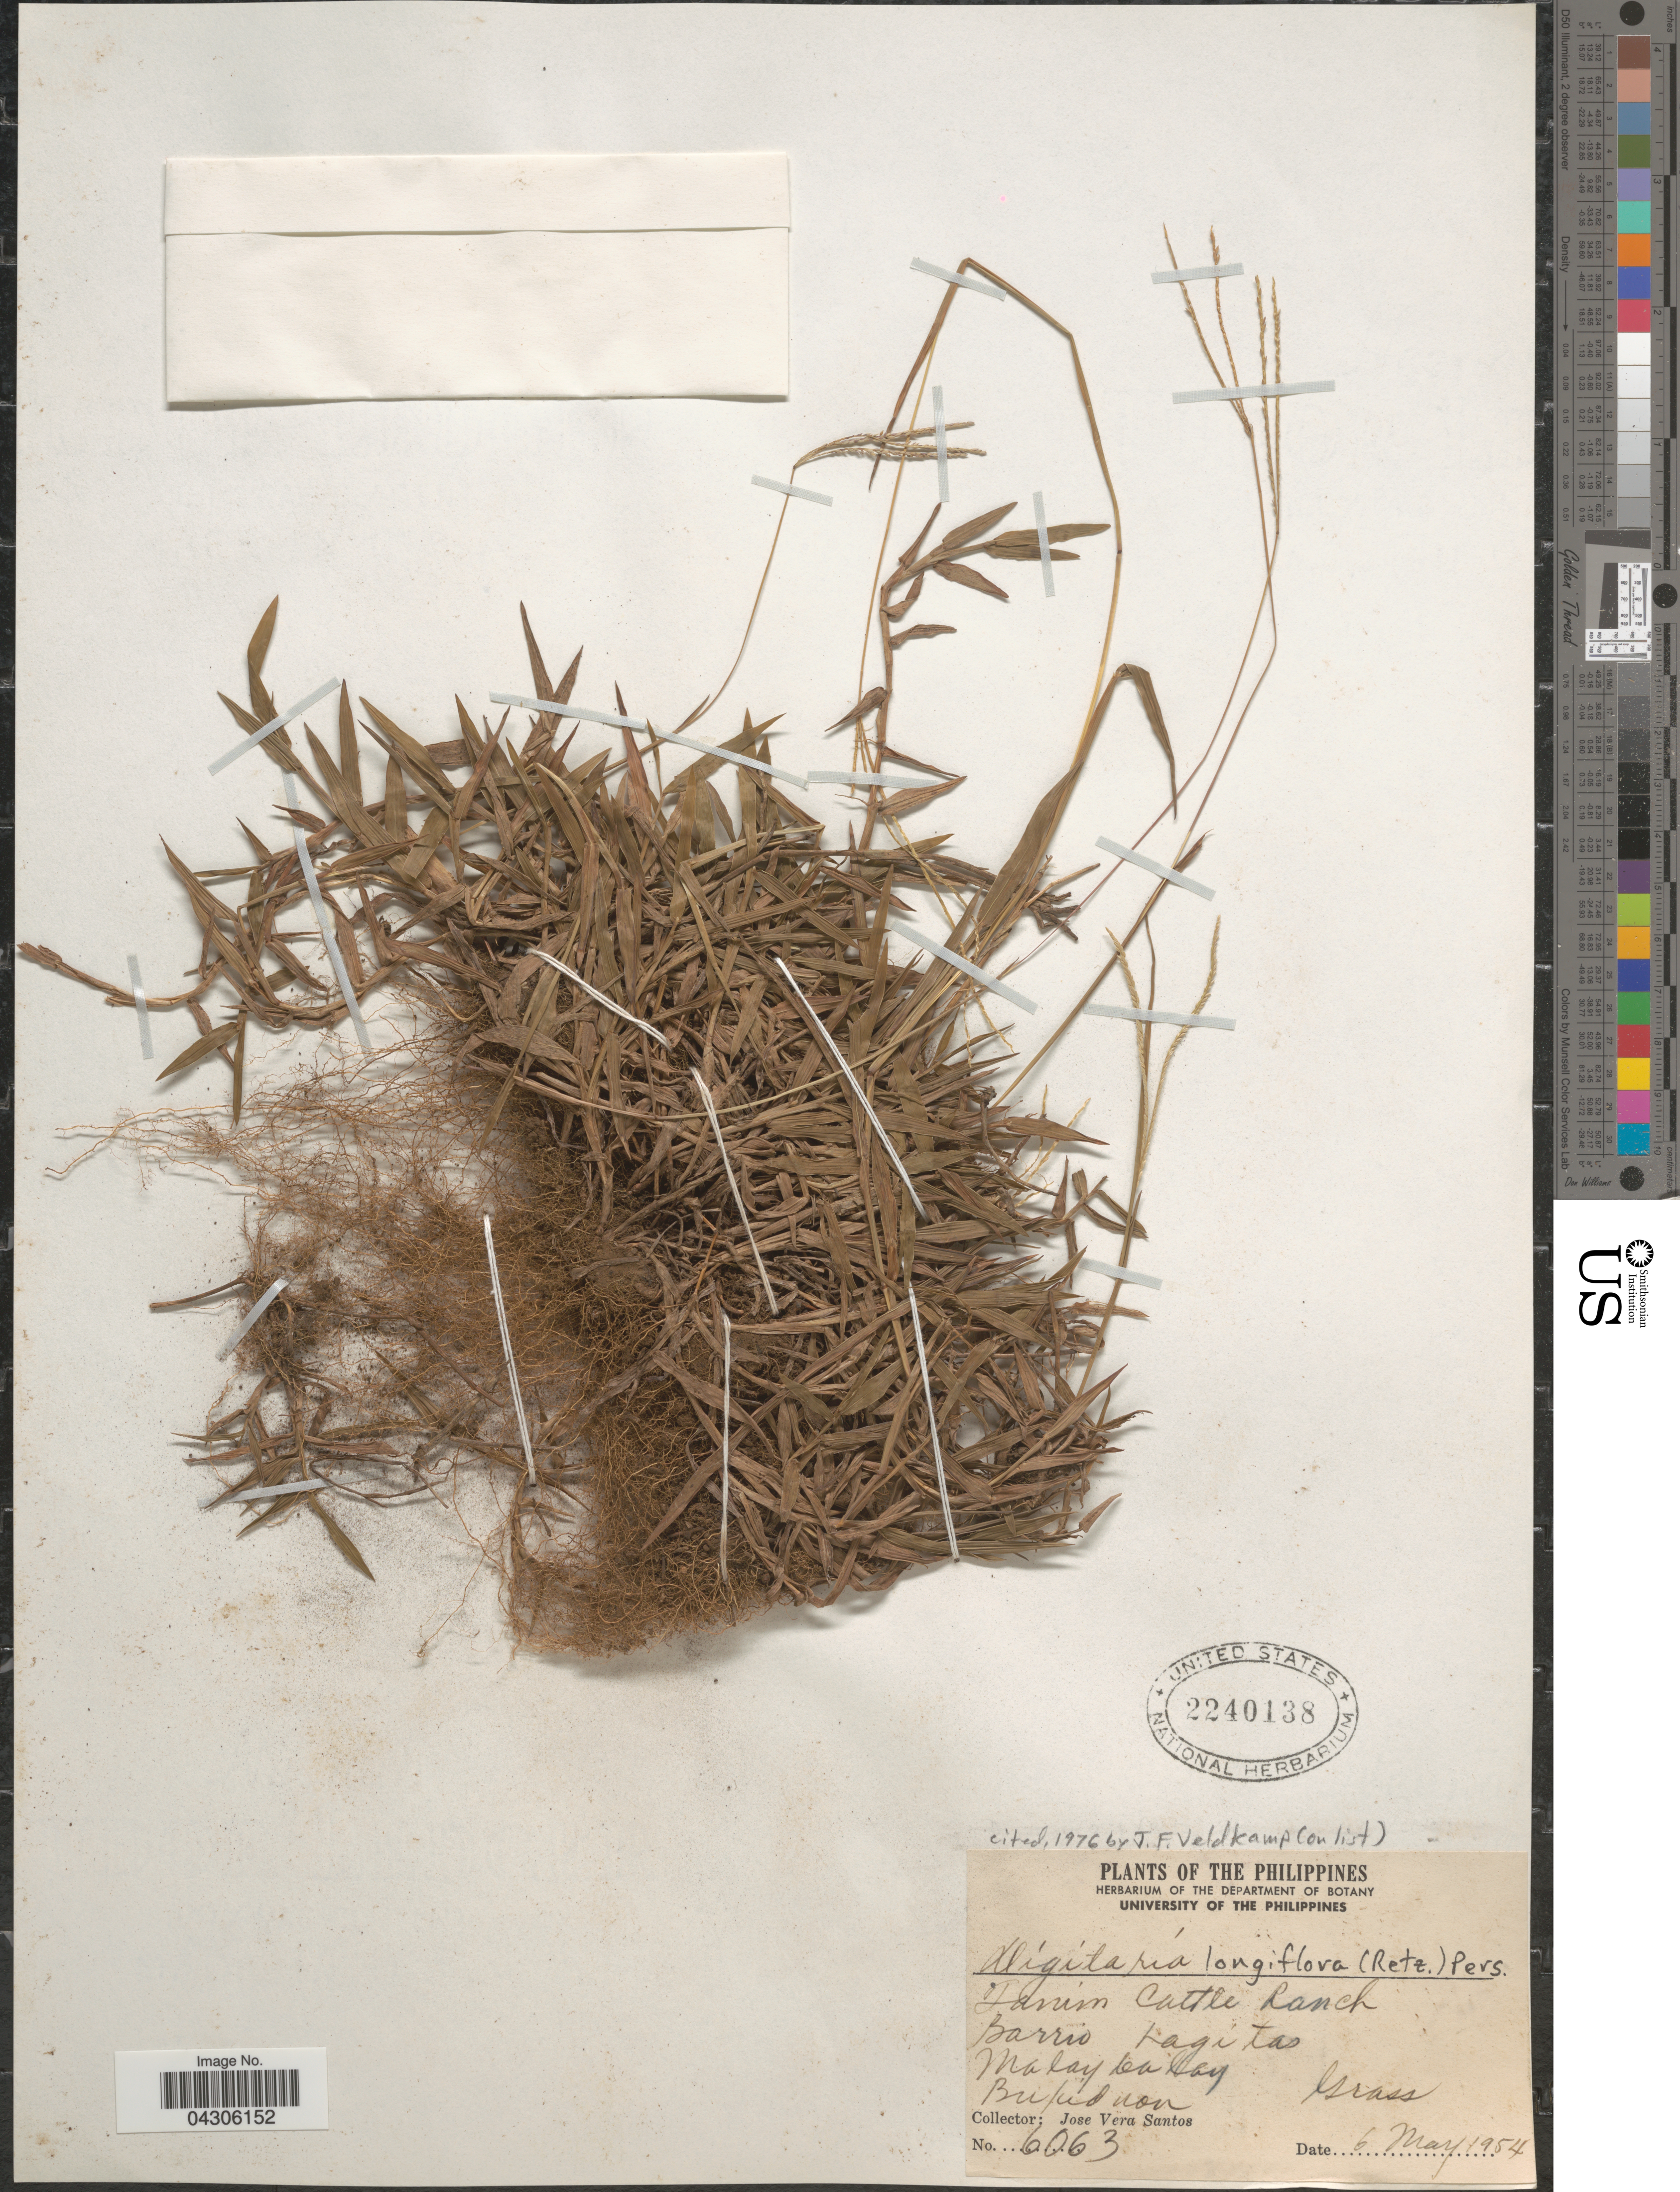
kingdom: Plantae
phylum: Tracheophyta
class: Liliopsida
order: Poales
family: Poaceae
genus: Digitaria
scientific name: Digitaria longiflora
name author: (Retz.) Pers.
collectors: J. Santos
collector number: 6063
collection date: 1954-05-06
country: Philippines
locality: Janim Cattle Ranch. Barrio Lagitas. Malay Calay. Bukidnon.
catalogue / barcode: US 2240138